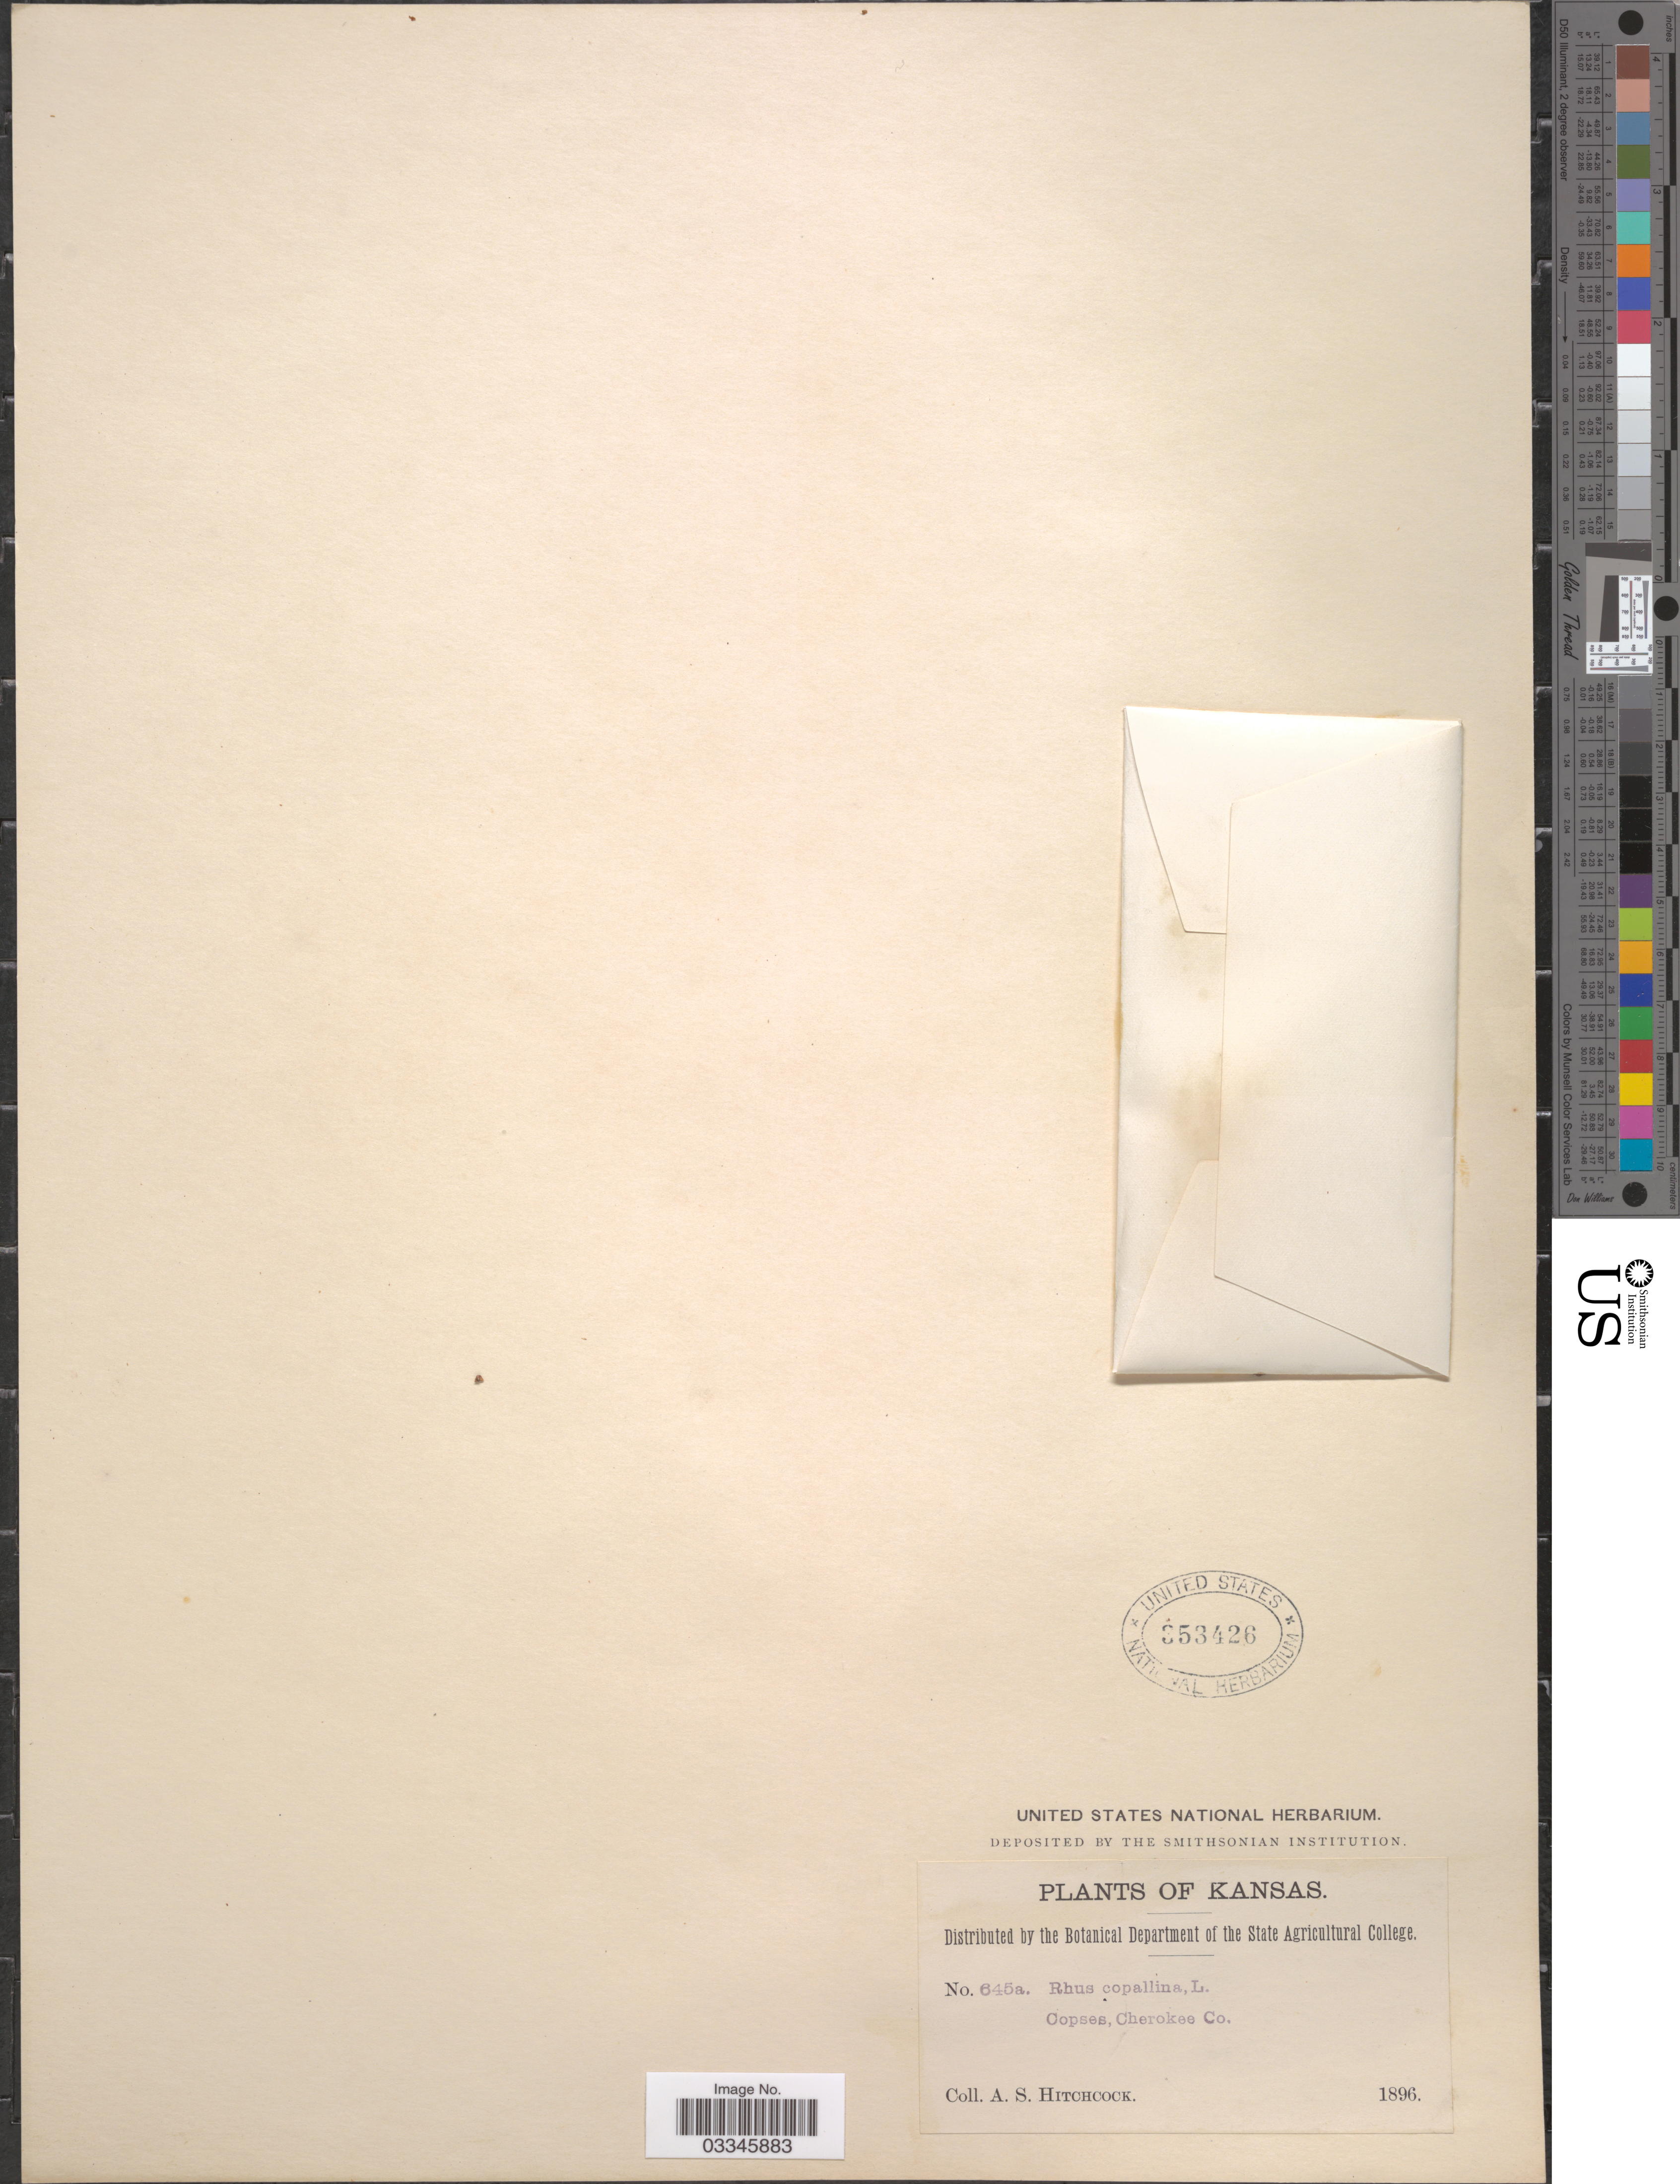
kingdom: Plantae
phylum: Tracheophyta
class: Magnoliopsida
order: Sapindales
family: Anacardiaceae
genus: Rhus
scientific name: Rhus copallinum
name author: L.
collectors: A. S. Hitchcock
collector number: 645a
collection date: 1896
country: United States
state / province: Kansas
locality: Copses, Cherokee Co.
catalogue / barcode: US 353426